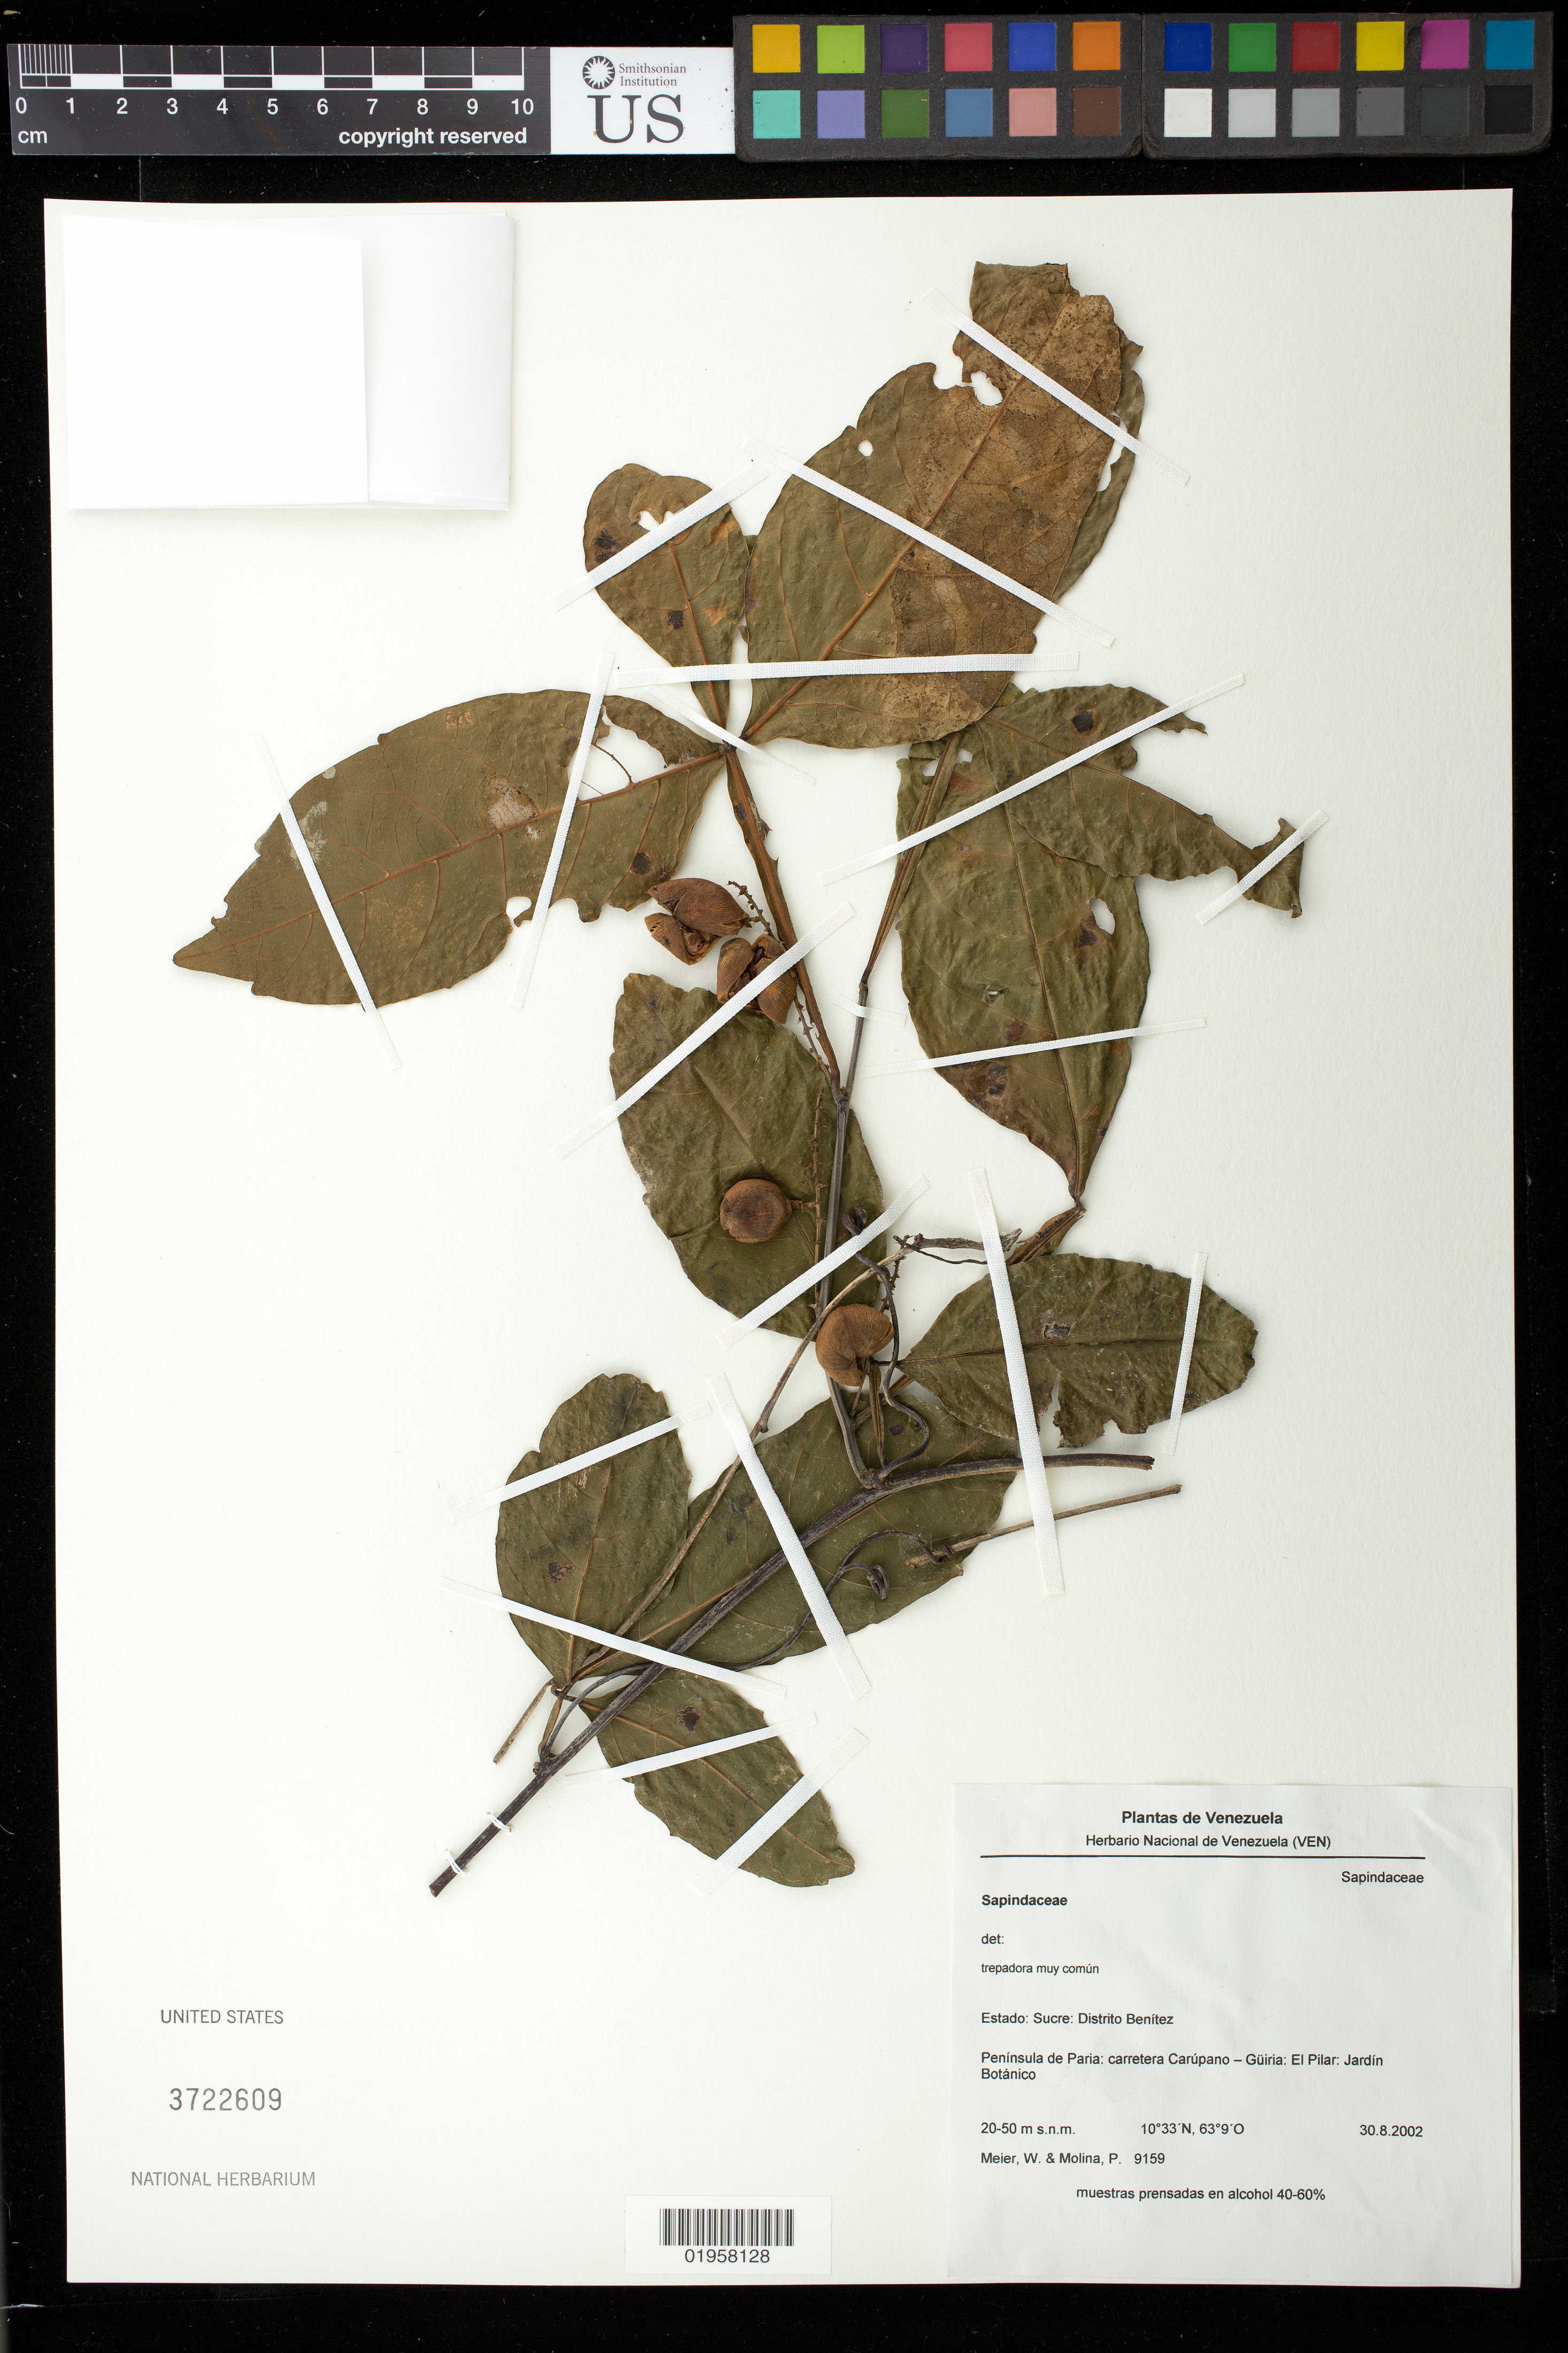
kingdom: Plantae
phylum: Tracheophyta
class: Magnoliopsida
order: Sapindales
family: Sapindaceae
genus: Paullinia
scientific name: Paullinia cururu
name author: L.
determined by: Acevedo-Rodríguez, P., (BOT), Smithsonian Institution - National Museum of Natural History (UNITED STATES)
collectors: W. Meier & P. Molina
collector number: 9159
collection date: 2002-08-30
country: Venezuela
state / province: Sucre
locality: Distrito Benitez. Peninsula de Paria: carretera Carúpano - Güiria: El Pilar: Jardín Botánica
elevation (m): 20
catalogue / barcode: US 3722609